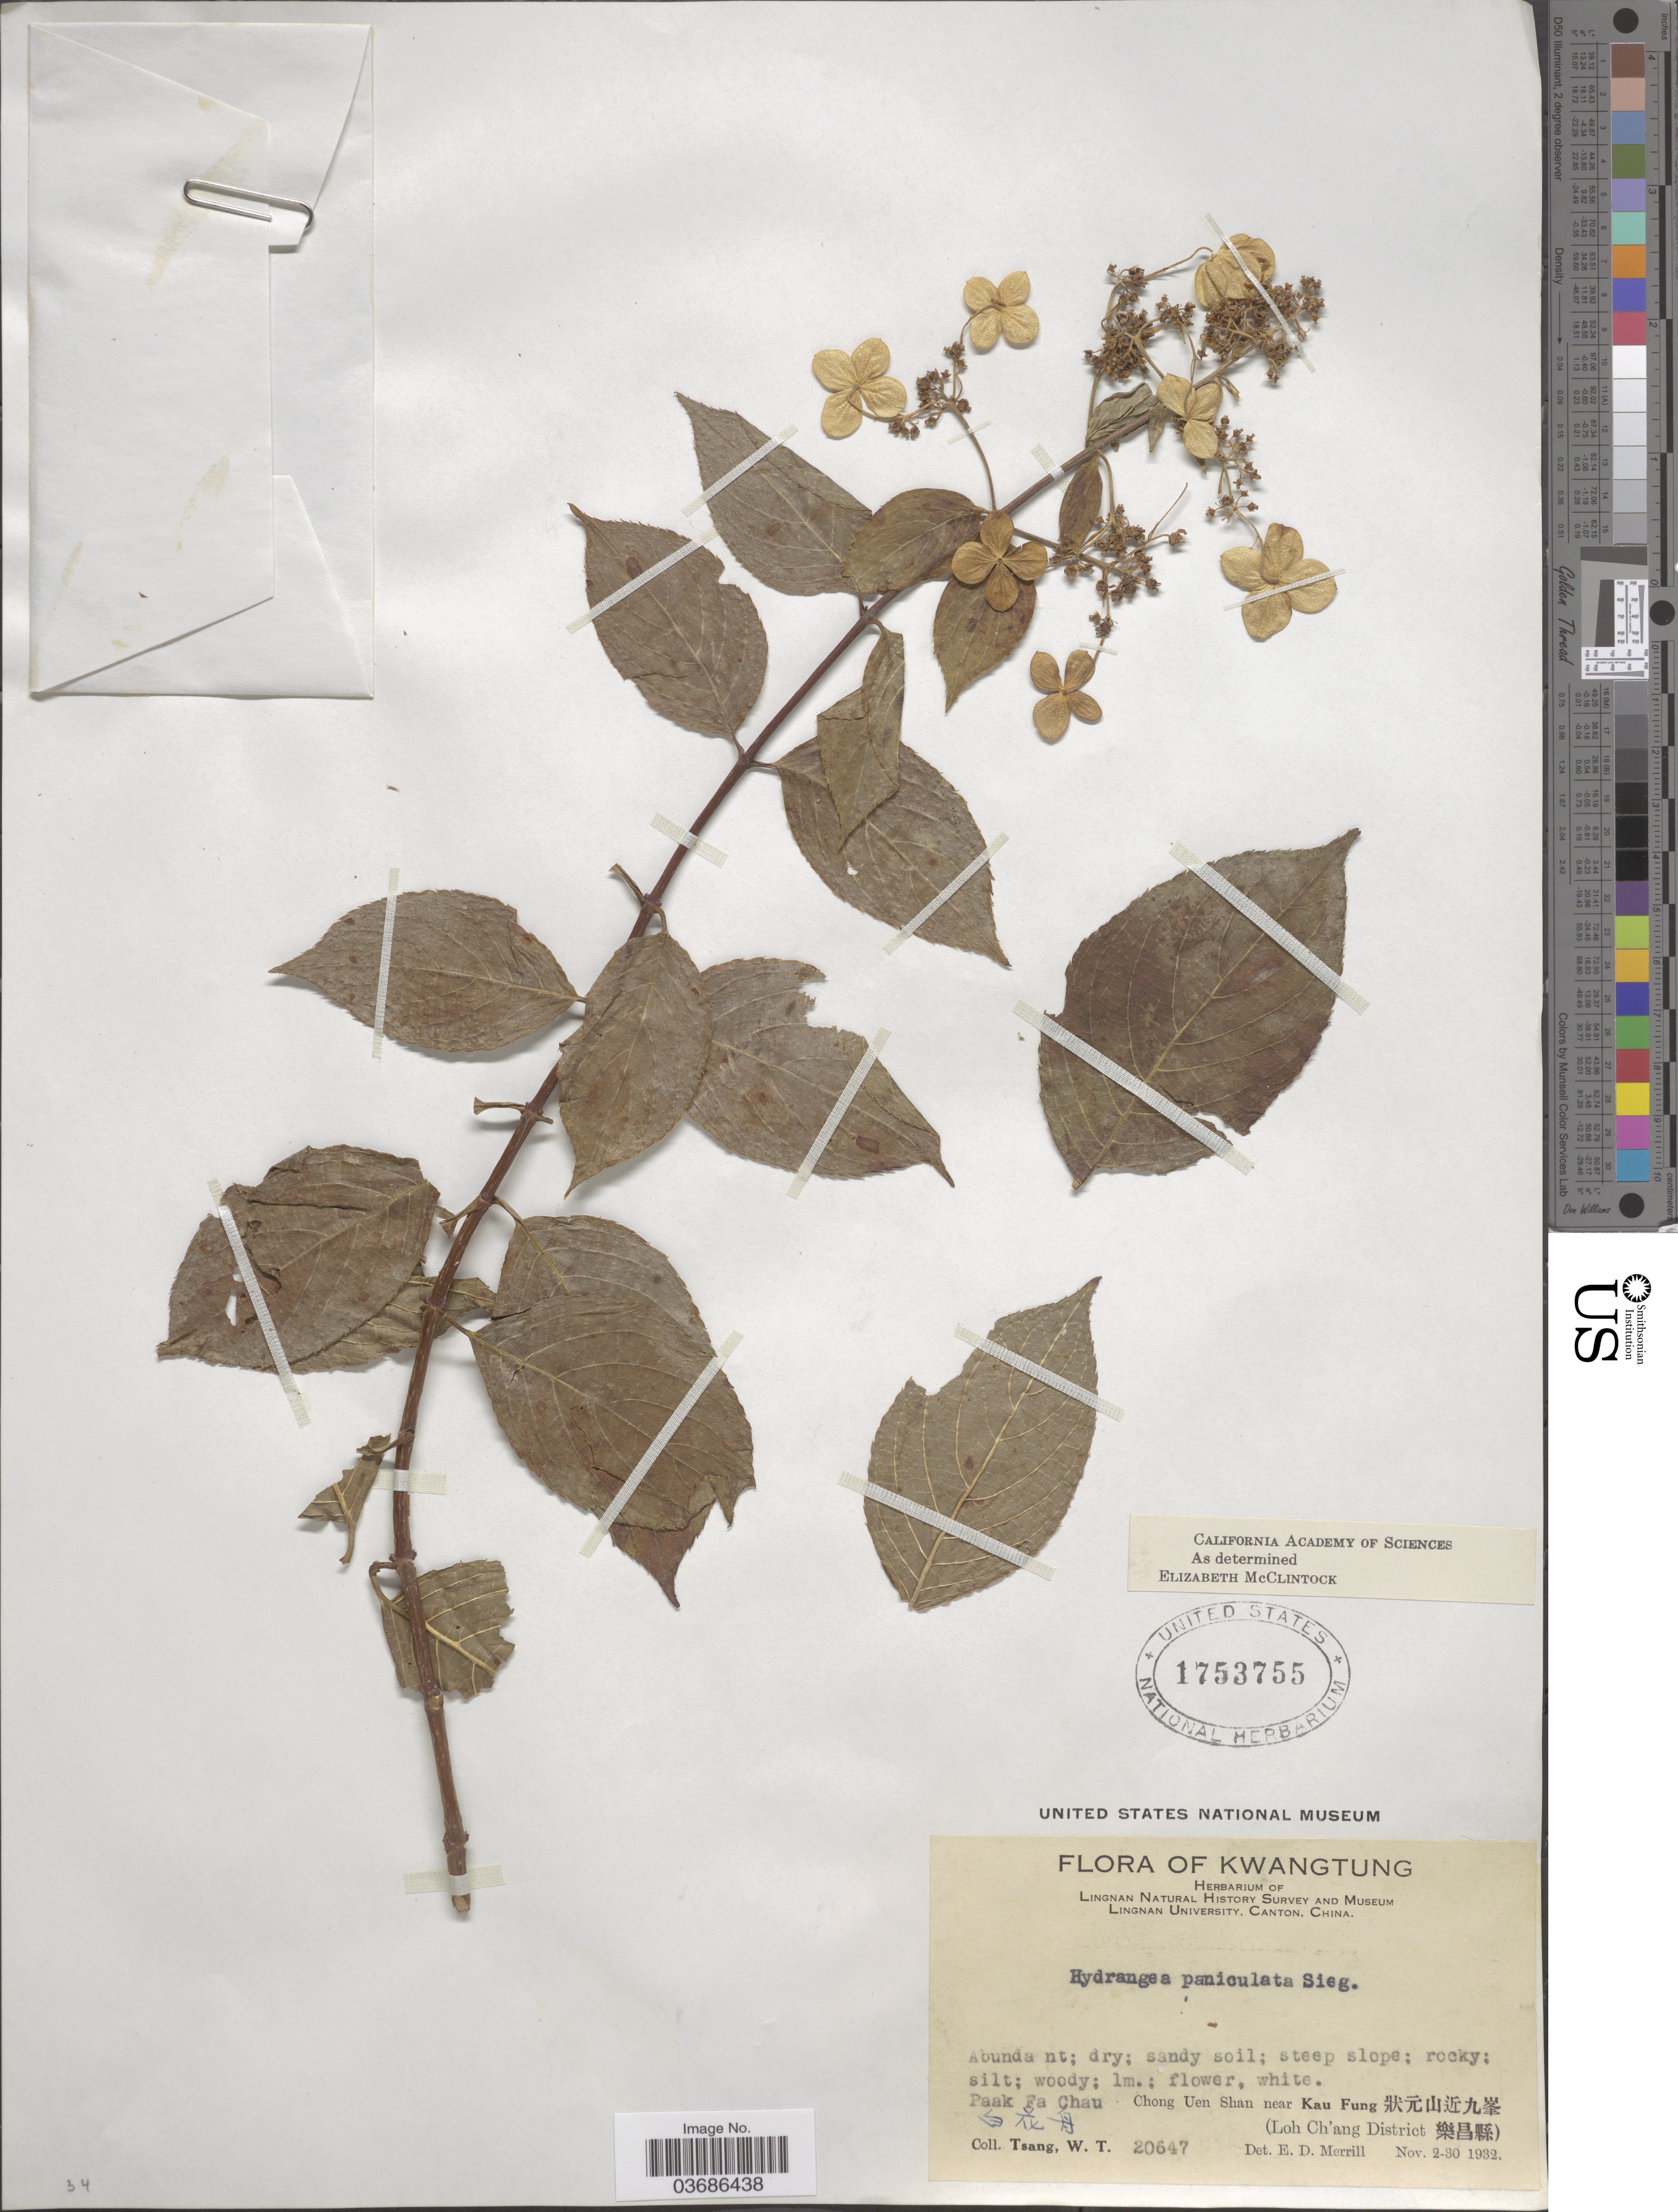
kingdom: Plantae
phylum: Tracheophyta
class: Magnoliopsida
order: Cornales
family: Hydrangeaceae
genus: Hydrangea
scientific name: Hydrangea paniculata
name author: Siebold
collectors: W. T. Tsang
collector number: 20647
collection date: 1932-11-02/1932-11-30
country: China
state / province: Guangdong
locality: Kwangtung. Lingnan Natural History Survey and Museum. Paak Fa Chau X. Chong Uen Shan near Kau Fung X. (Loh Ch'ang District X).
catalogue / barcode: US 1753755